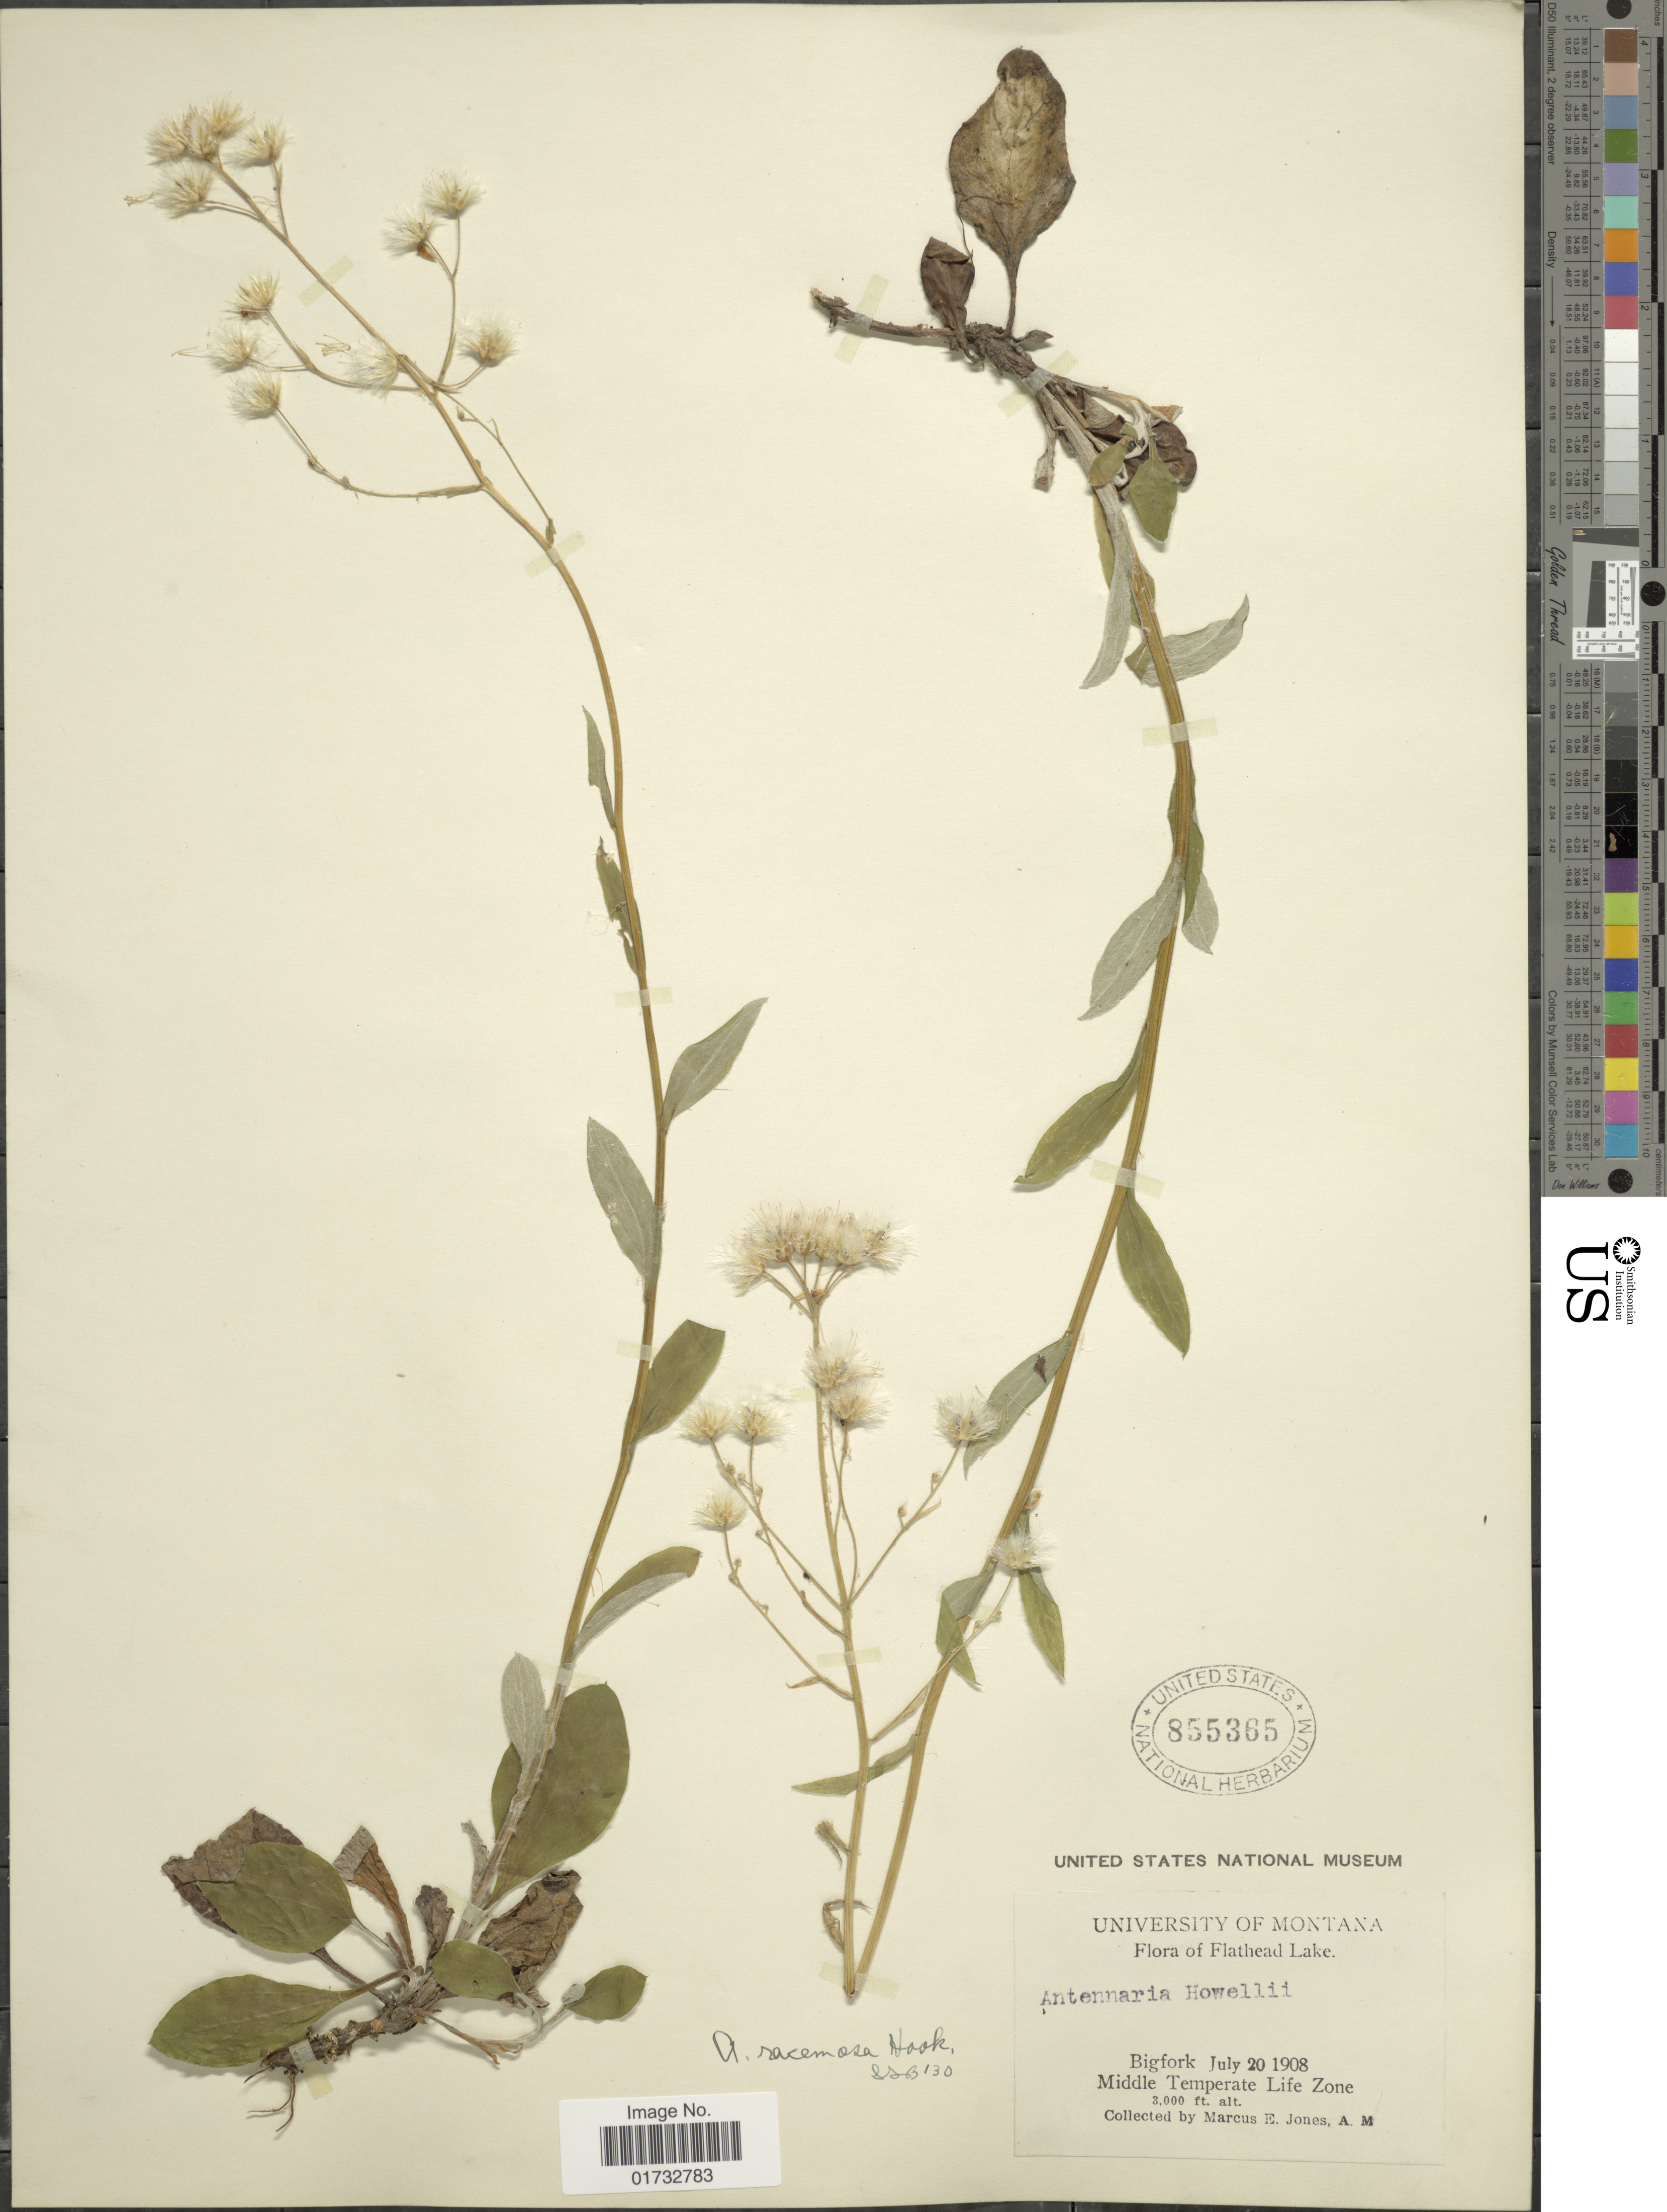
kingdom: Plantae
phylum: Tracheophyta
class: Magnoliopsida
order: Asterales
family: Asteraceae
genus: Antennaria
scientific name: Antennaria racemosa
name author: Hook.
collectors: M. E. Jones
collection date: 1908-07-20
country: United States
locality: Flathead Lake. Bigfork. Middle Temperate Life Zone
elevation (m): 914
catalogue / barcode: US 855365